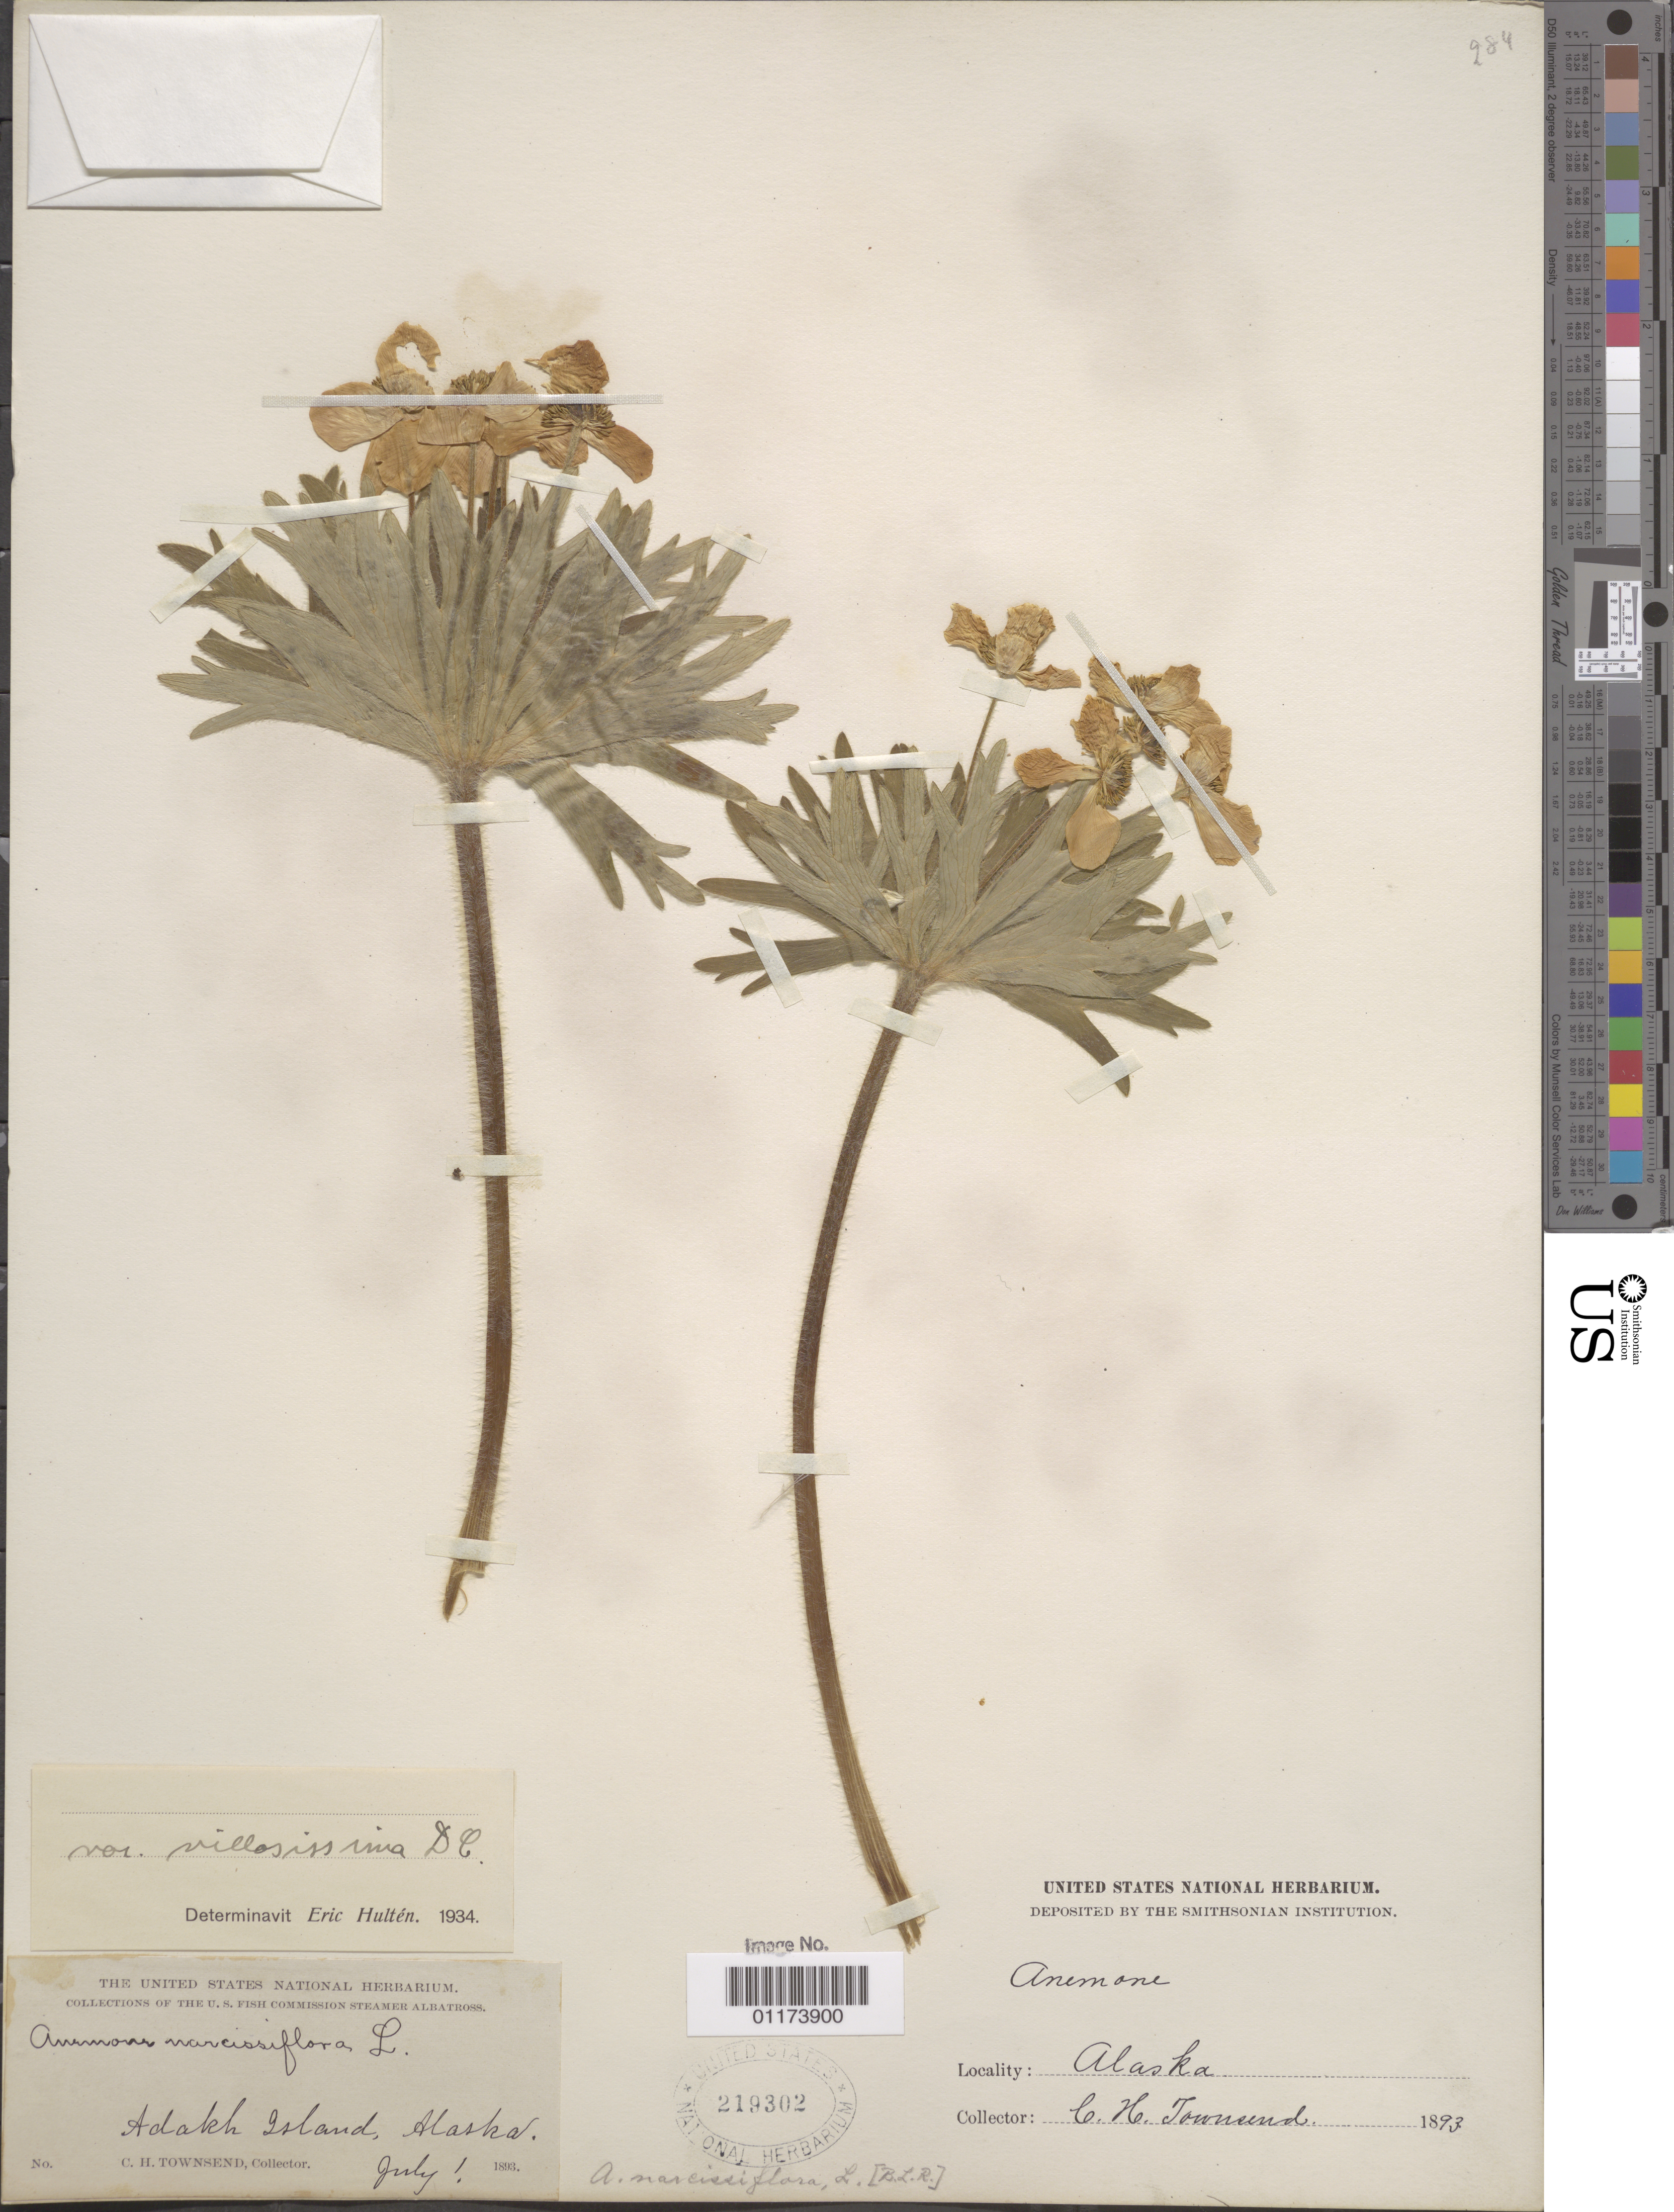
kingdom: Plantae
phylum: Tracheophyta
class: Magnoliopsida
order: Ranunculales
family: Ranunculaceae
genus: Anemone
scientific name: Anemone narcissiflora var. villosissima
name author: DC.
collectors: C. H. Townsend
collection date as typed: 01 Jul 1893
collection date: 1893-07-01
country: United States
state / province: Alaska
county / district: Aleutians West Census Area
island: Adak Island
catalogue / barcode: US 219302